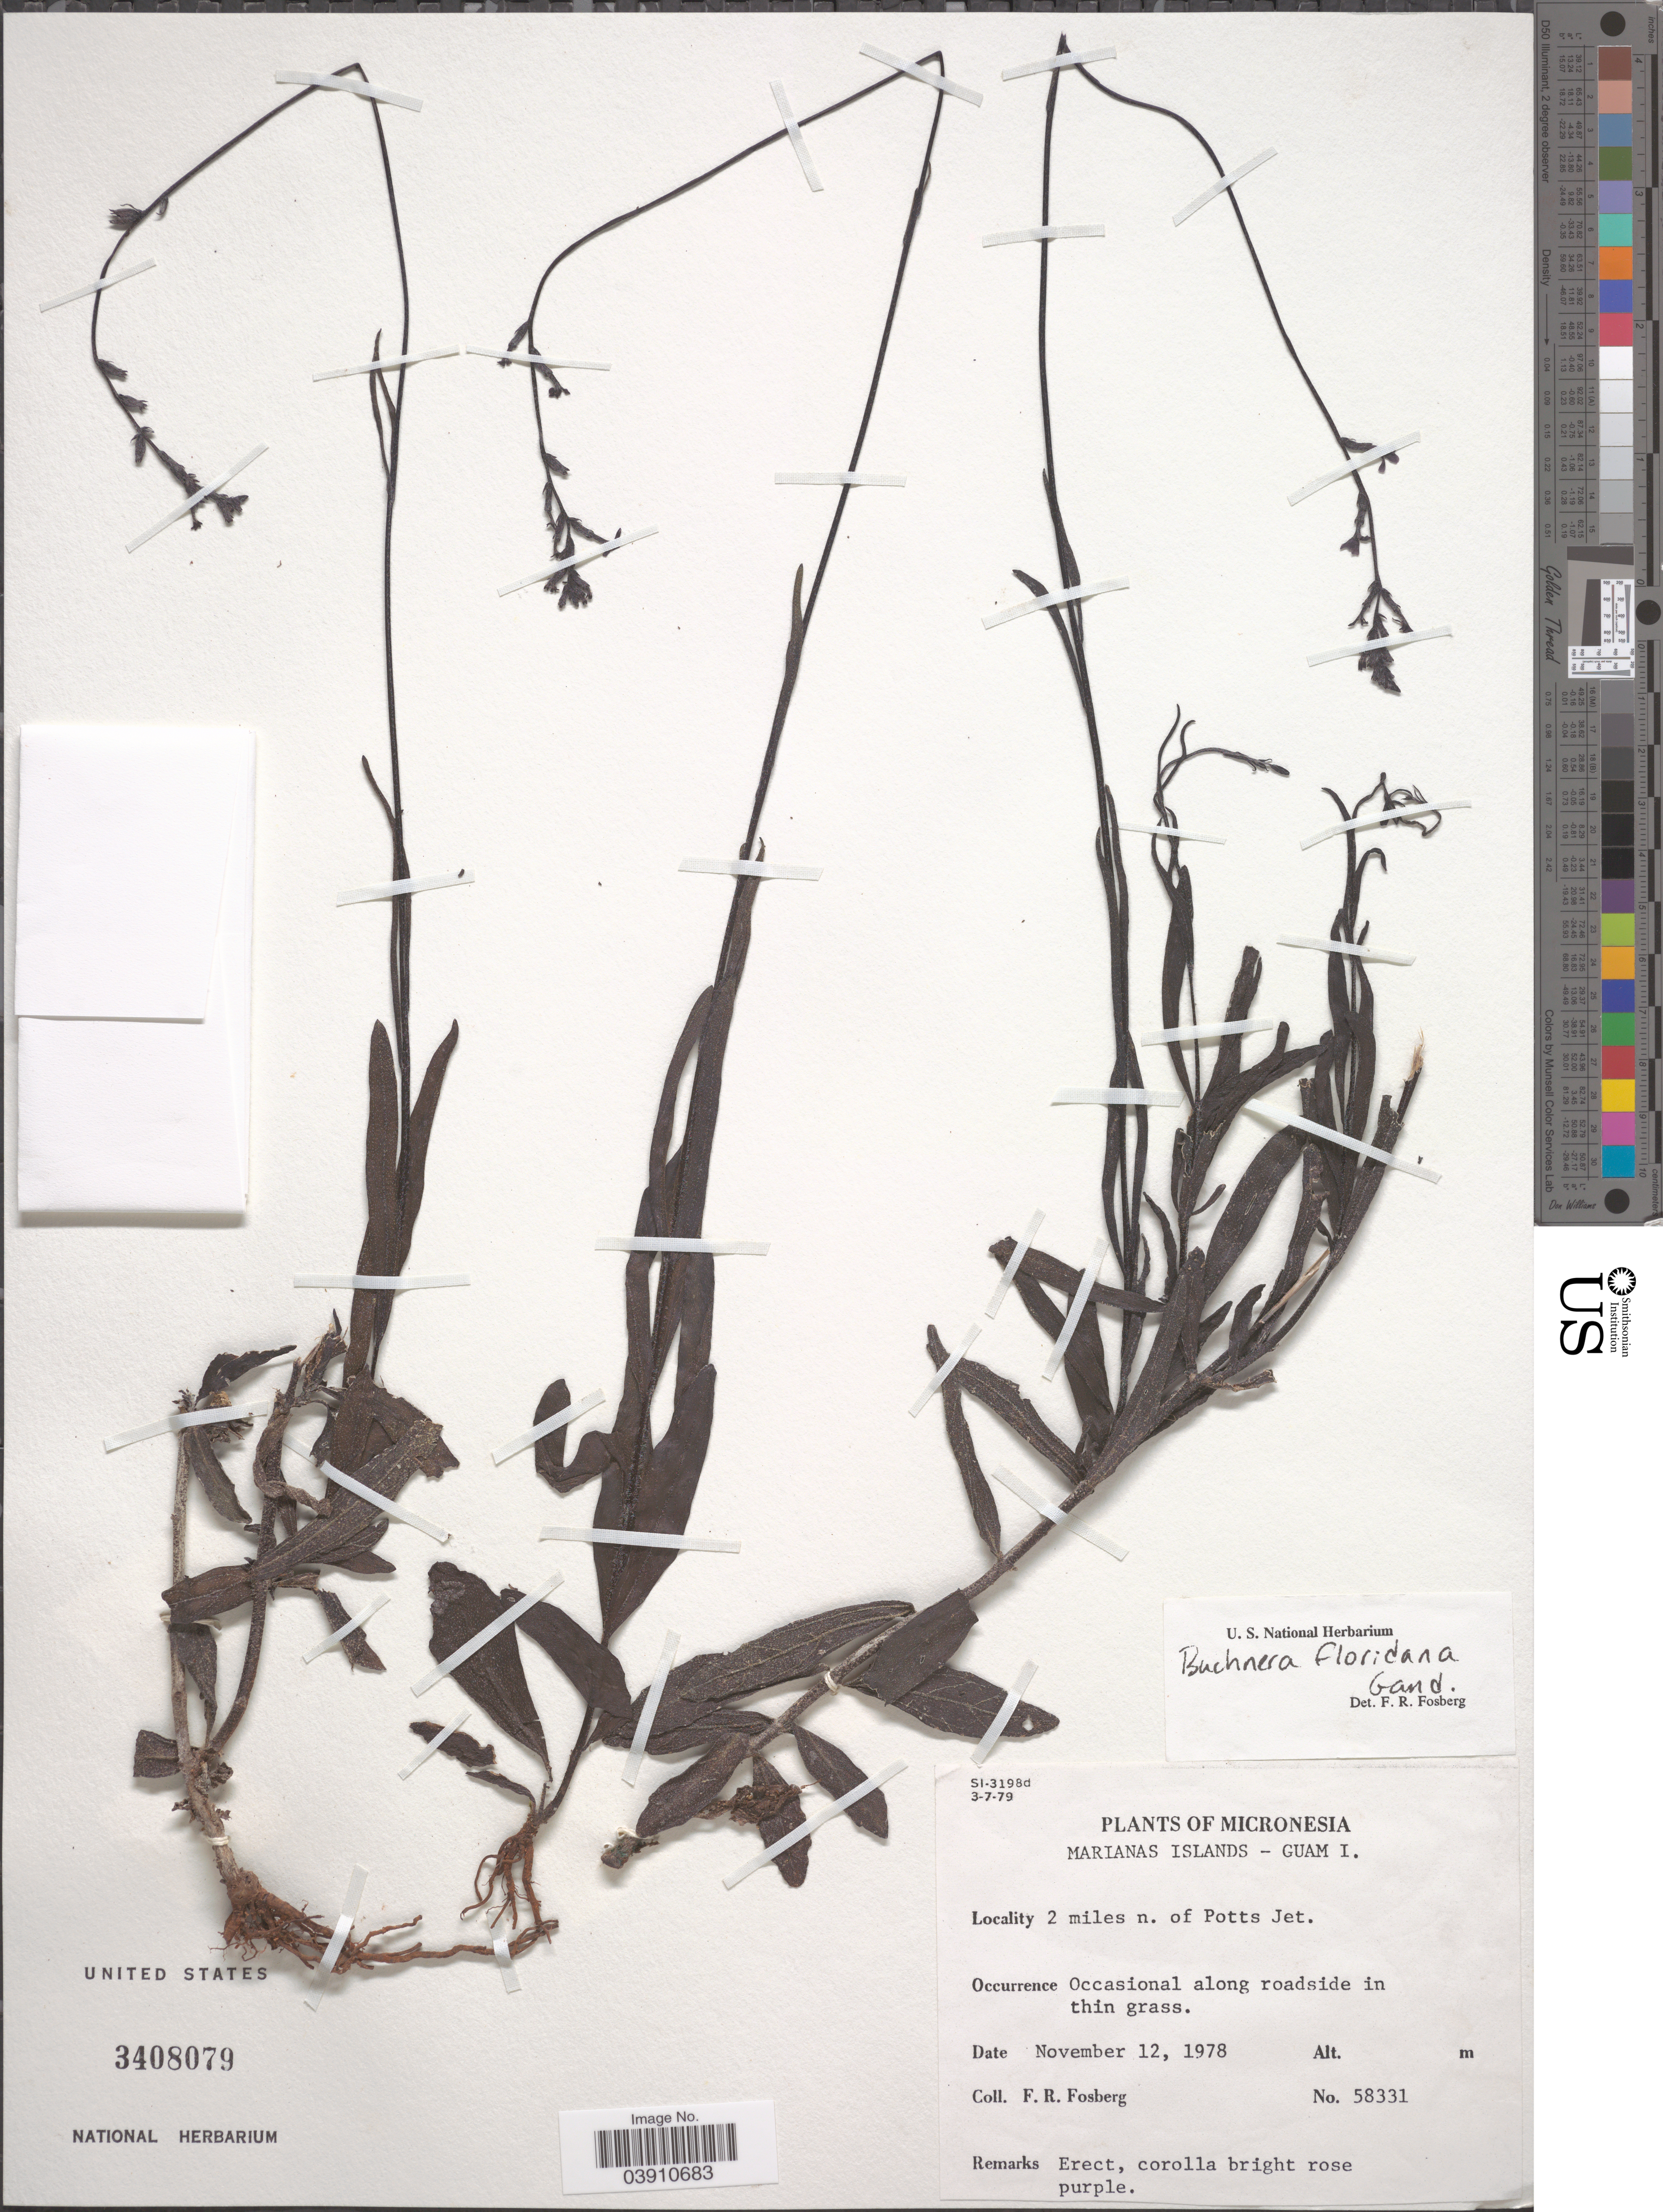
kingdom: Plantae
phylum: Tracheophyta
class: Magnoliopsida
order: Lamiales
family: Orobanchaceae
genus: Buchnera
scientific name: Buchnera floridana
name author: Gand.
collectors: F. R. Fosberg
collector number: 58331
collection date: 1978-11-12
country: Guam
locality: Micronesia. Marianas Islands - Guam I. 2 miles n. of Potts Jet.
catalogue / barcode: US 3408079